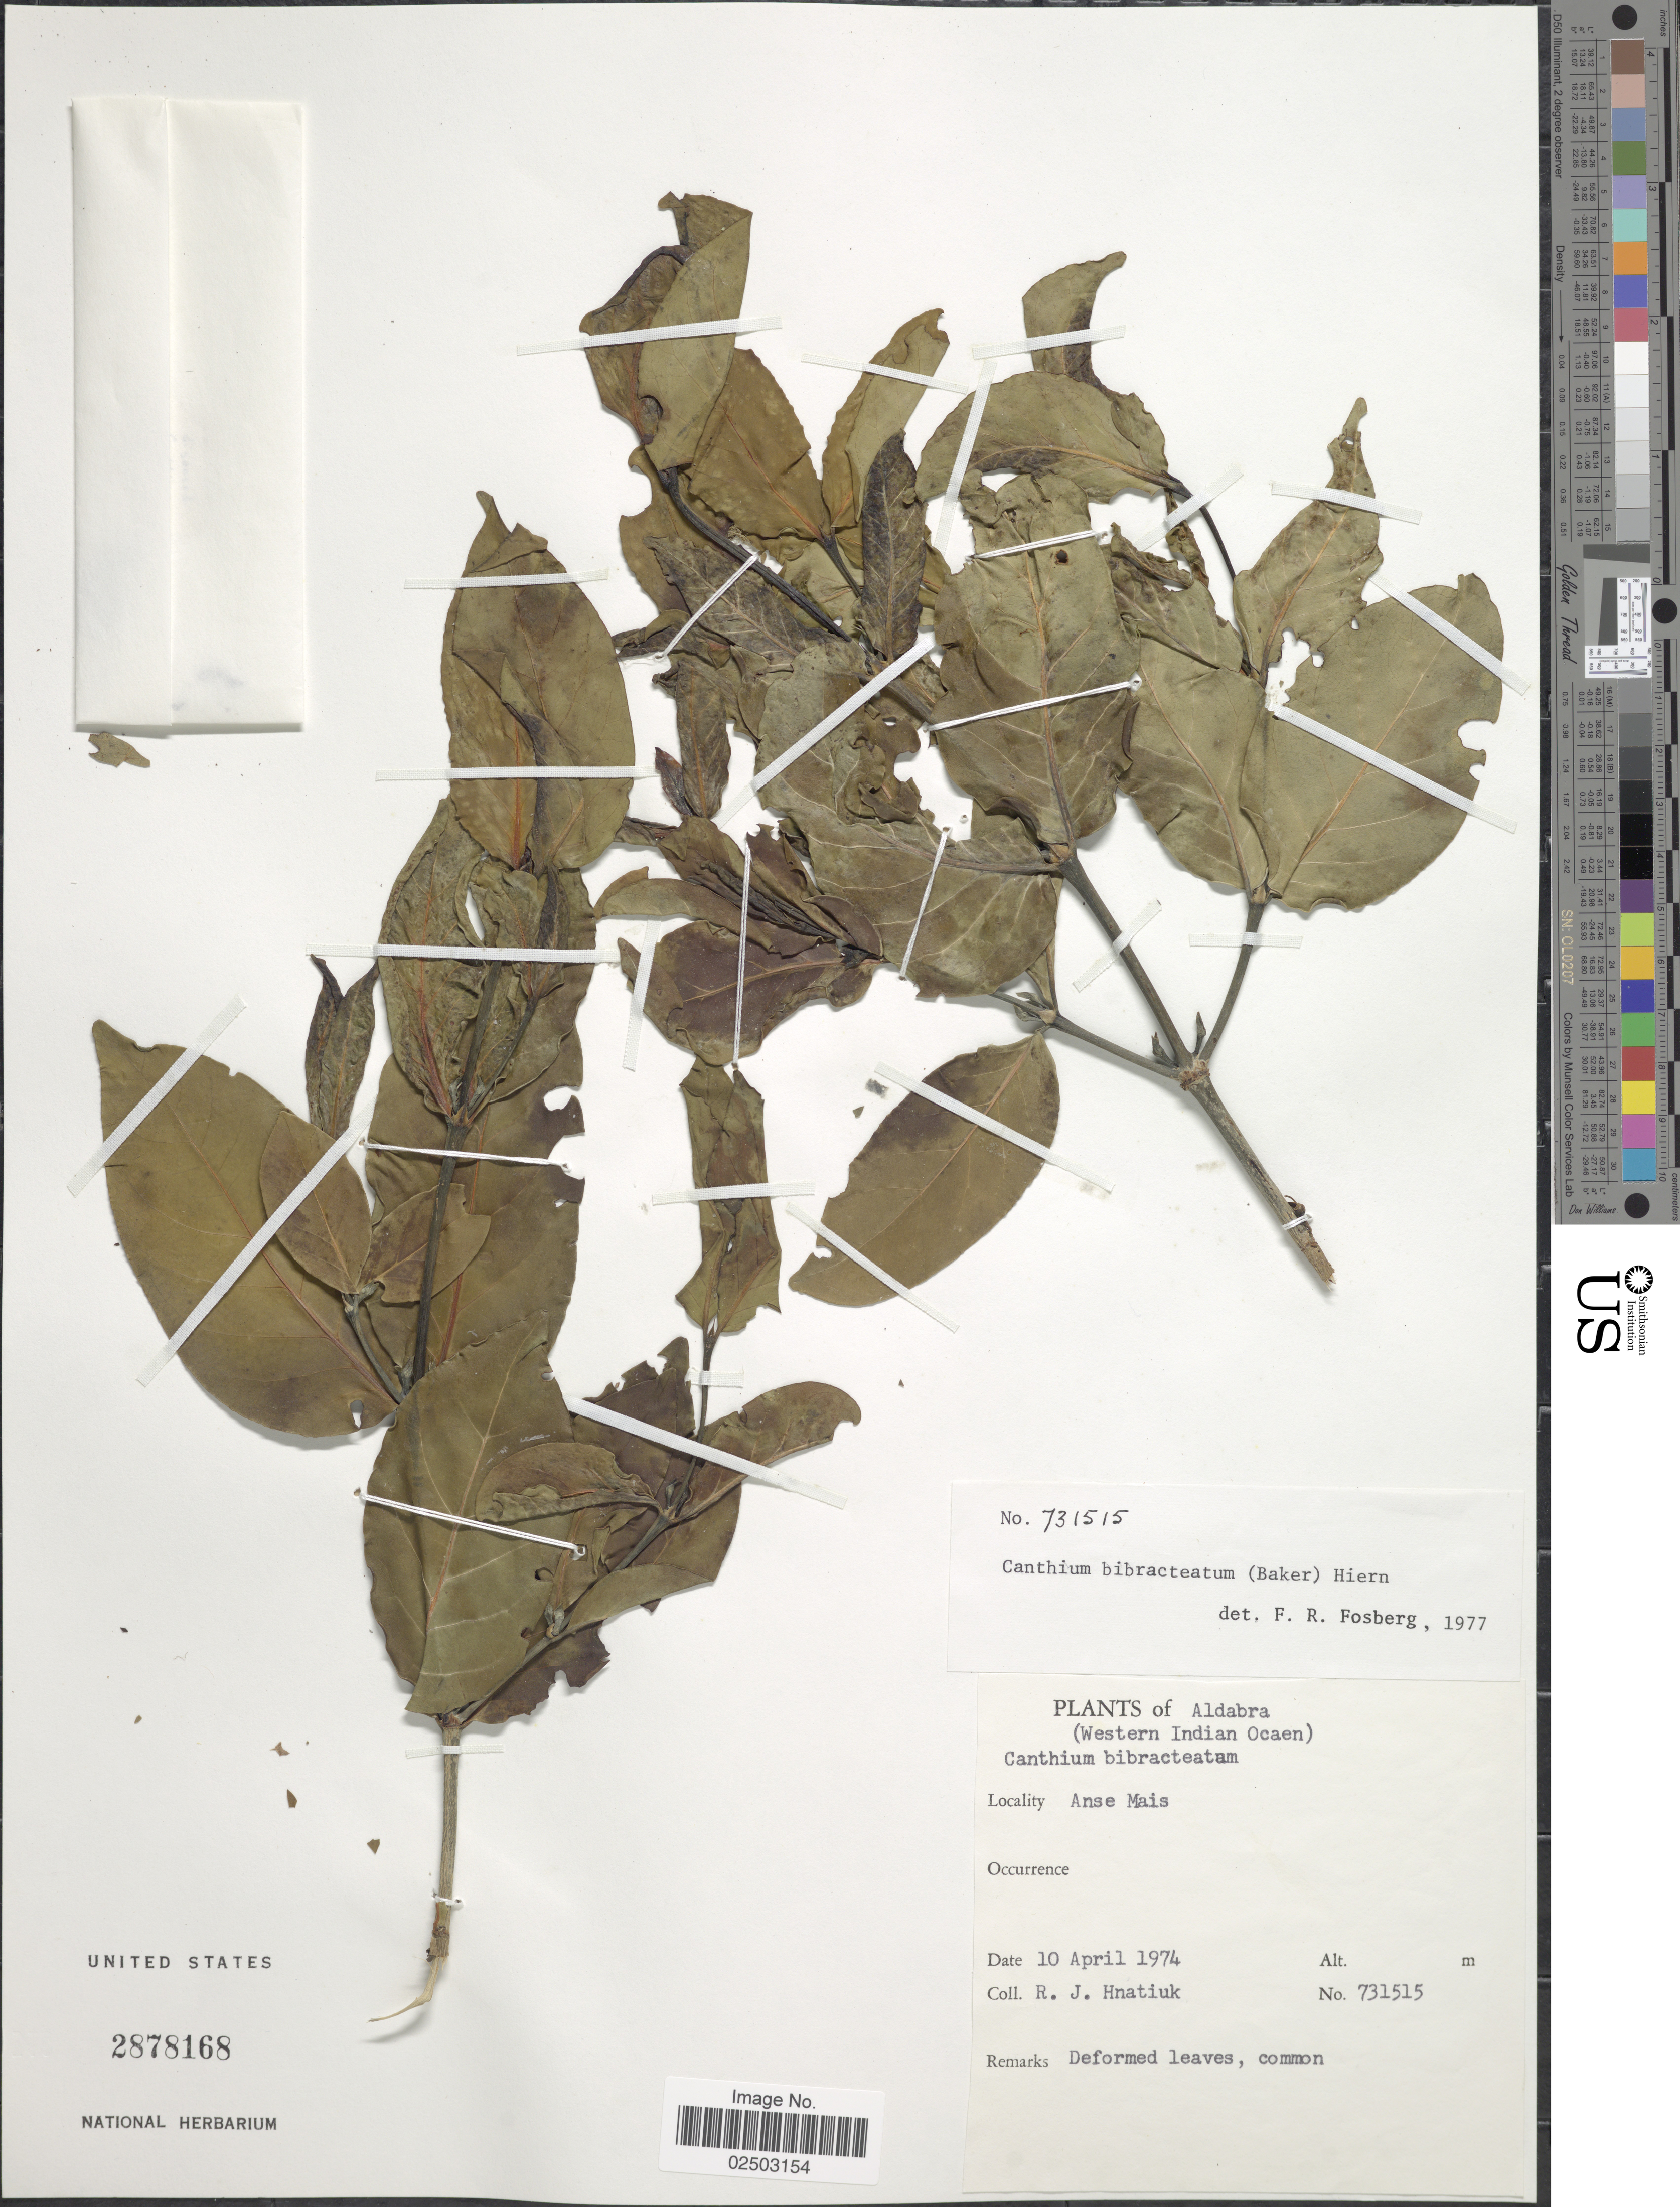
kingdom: Plantae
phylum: Tracheophyta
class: Magnoliopsida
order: Gentianales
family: Rubiaceae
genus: Canthium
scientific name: Canthium bibracteatum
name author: (Baker) Hiern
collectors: R. Hnatiuk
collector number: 731515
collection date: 1974-04-10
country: Seychelles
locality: Aldabra Island (Western Indian Ocean), Anse Mais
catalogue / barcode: US 2878168